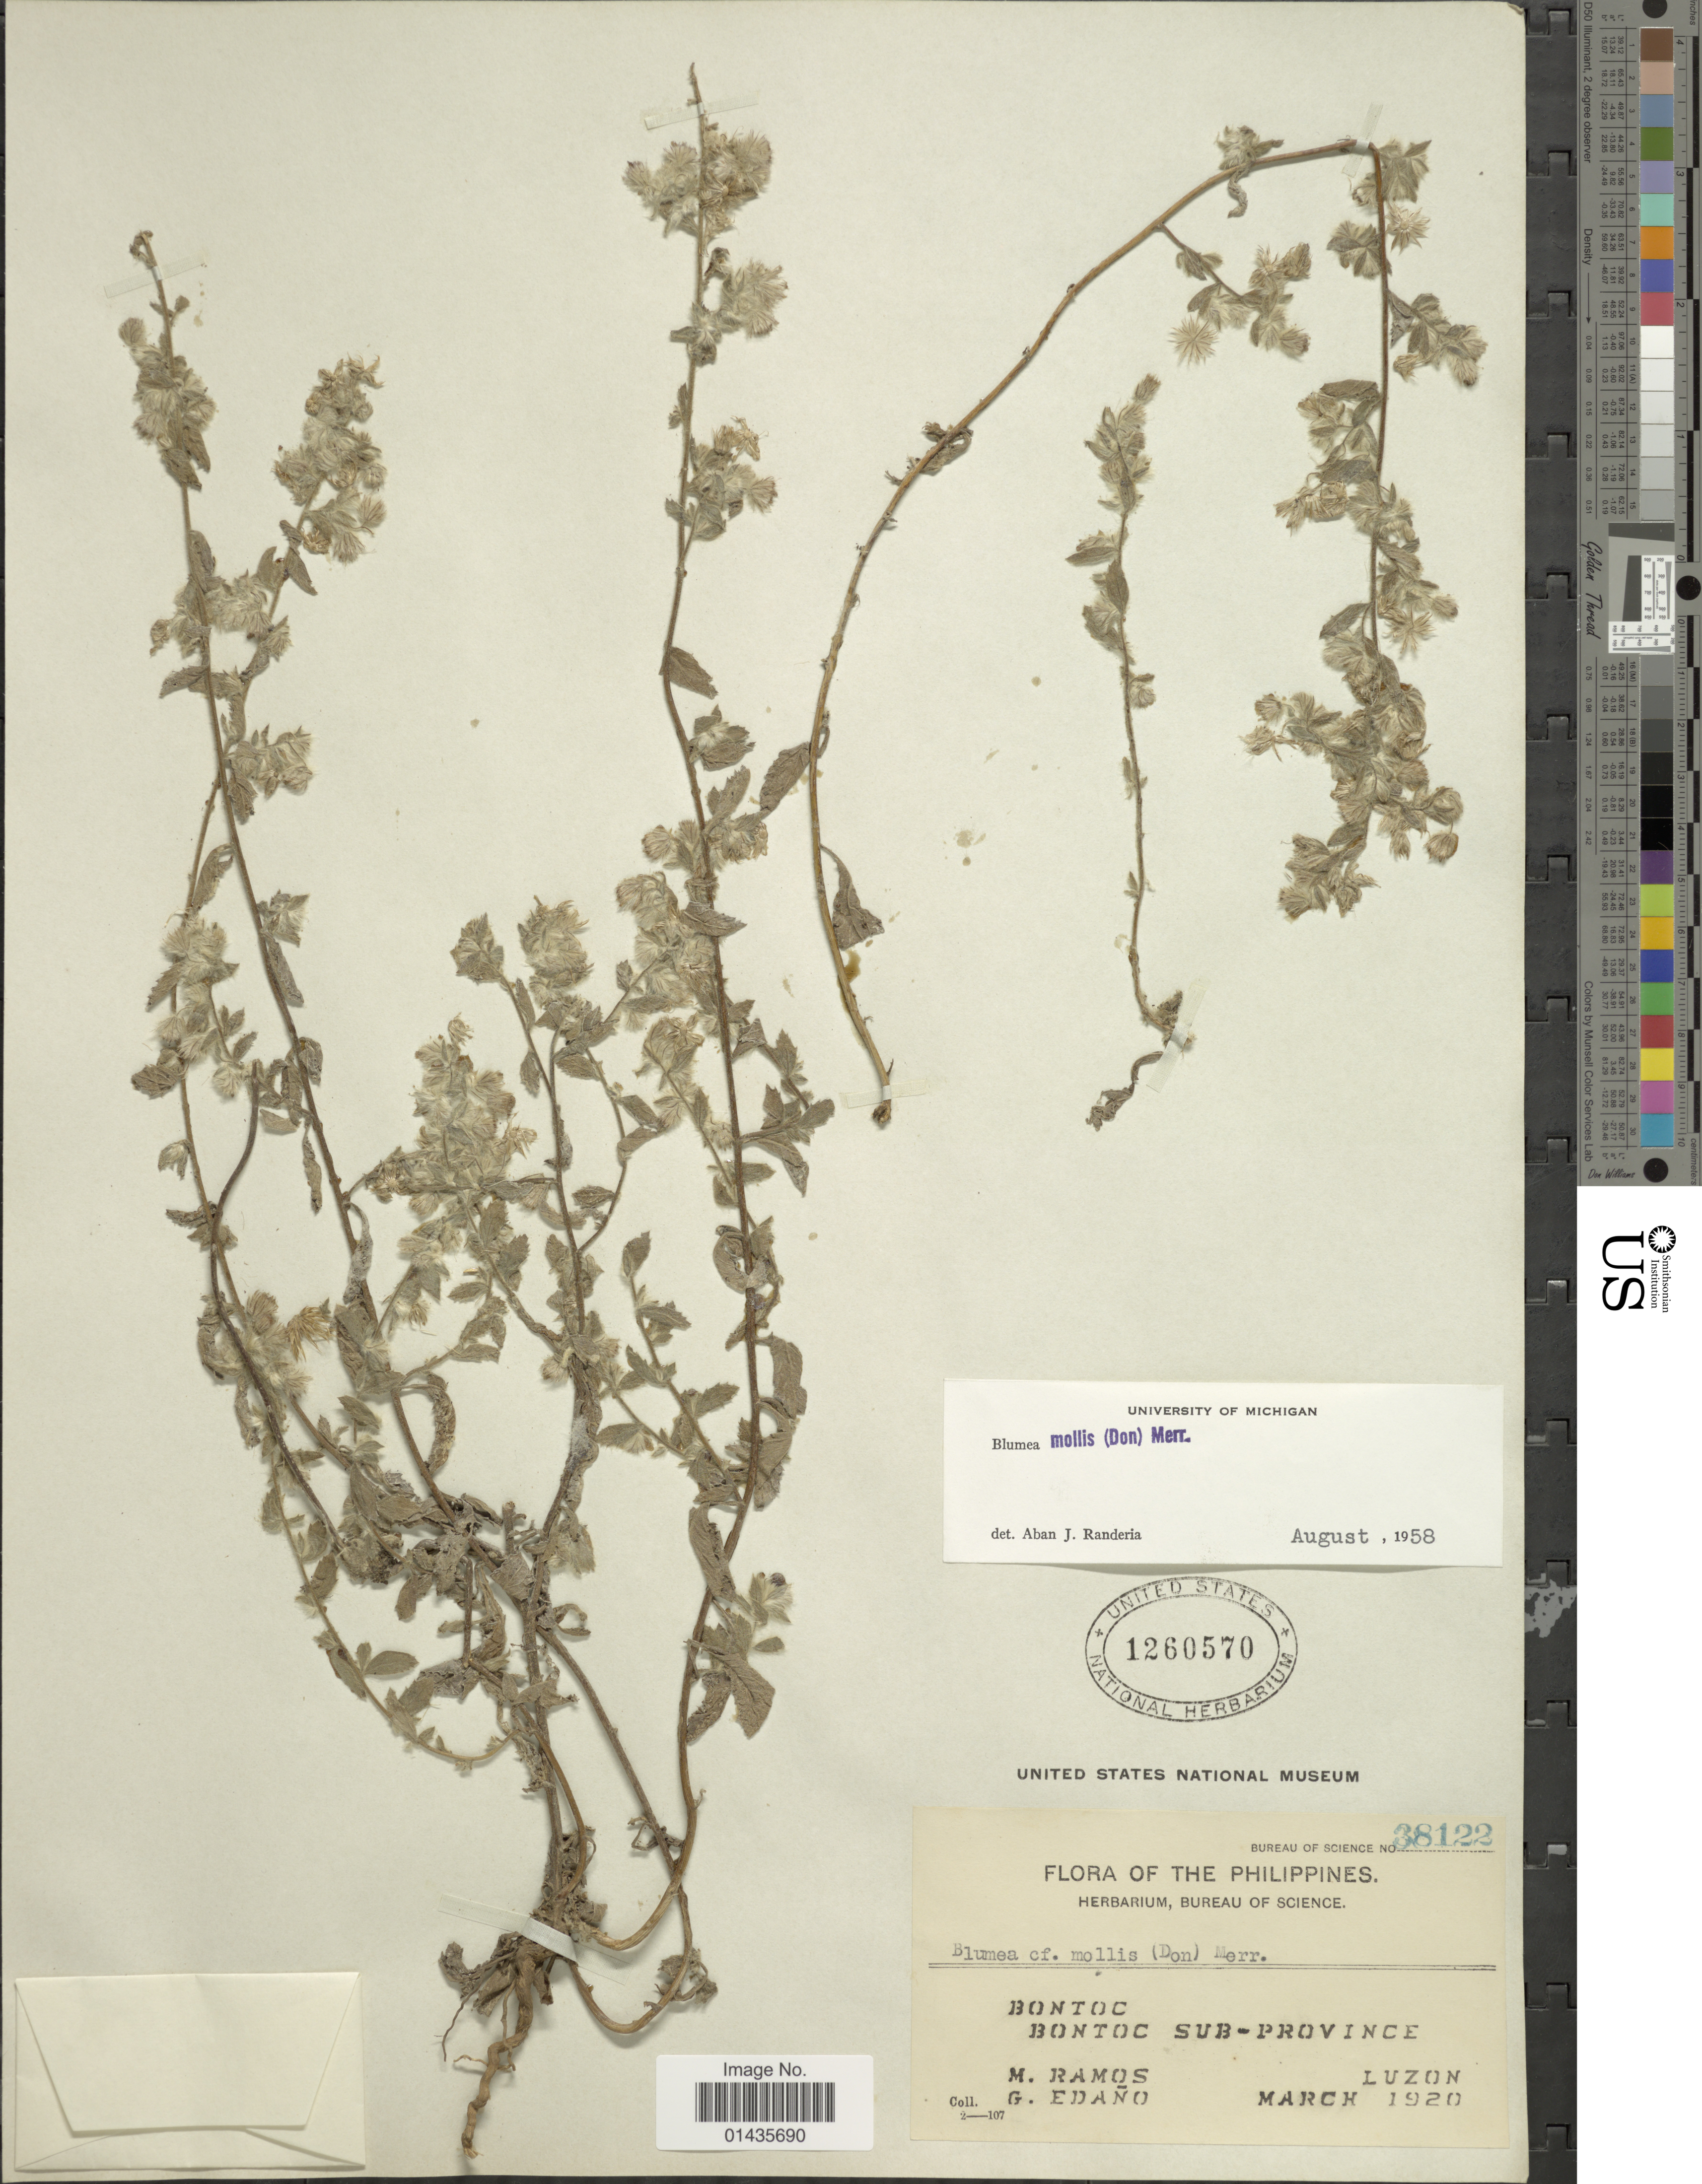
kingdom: Plantae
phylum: Tracheophyta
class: Magnoliopsida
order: Asterales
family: Asteraceae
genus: Blumea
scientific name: Blumea mollis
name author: (D. Don) Merr.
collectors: M. Ramos & G. Edaño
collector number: Bureau of Science 38122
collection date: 1920-03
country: Philippines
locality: Bontoc, Bontoc Sub-Province, Luzon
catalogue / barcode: US 1260570